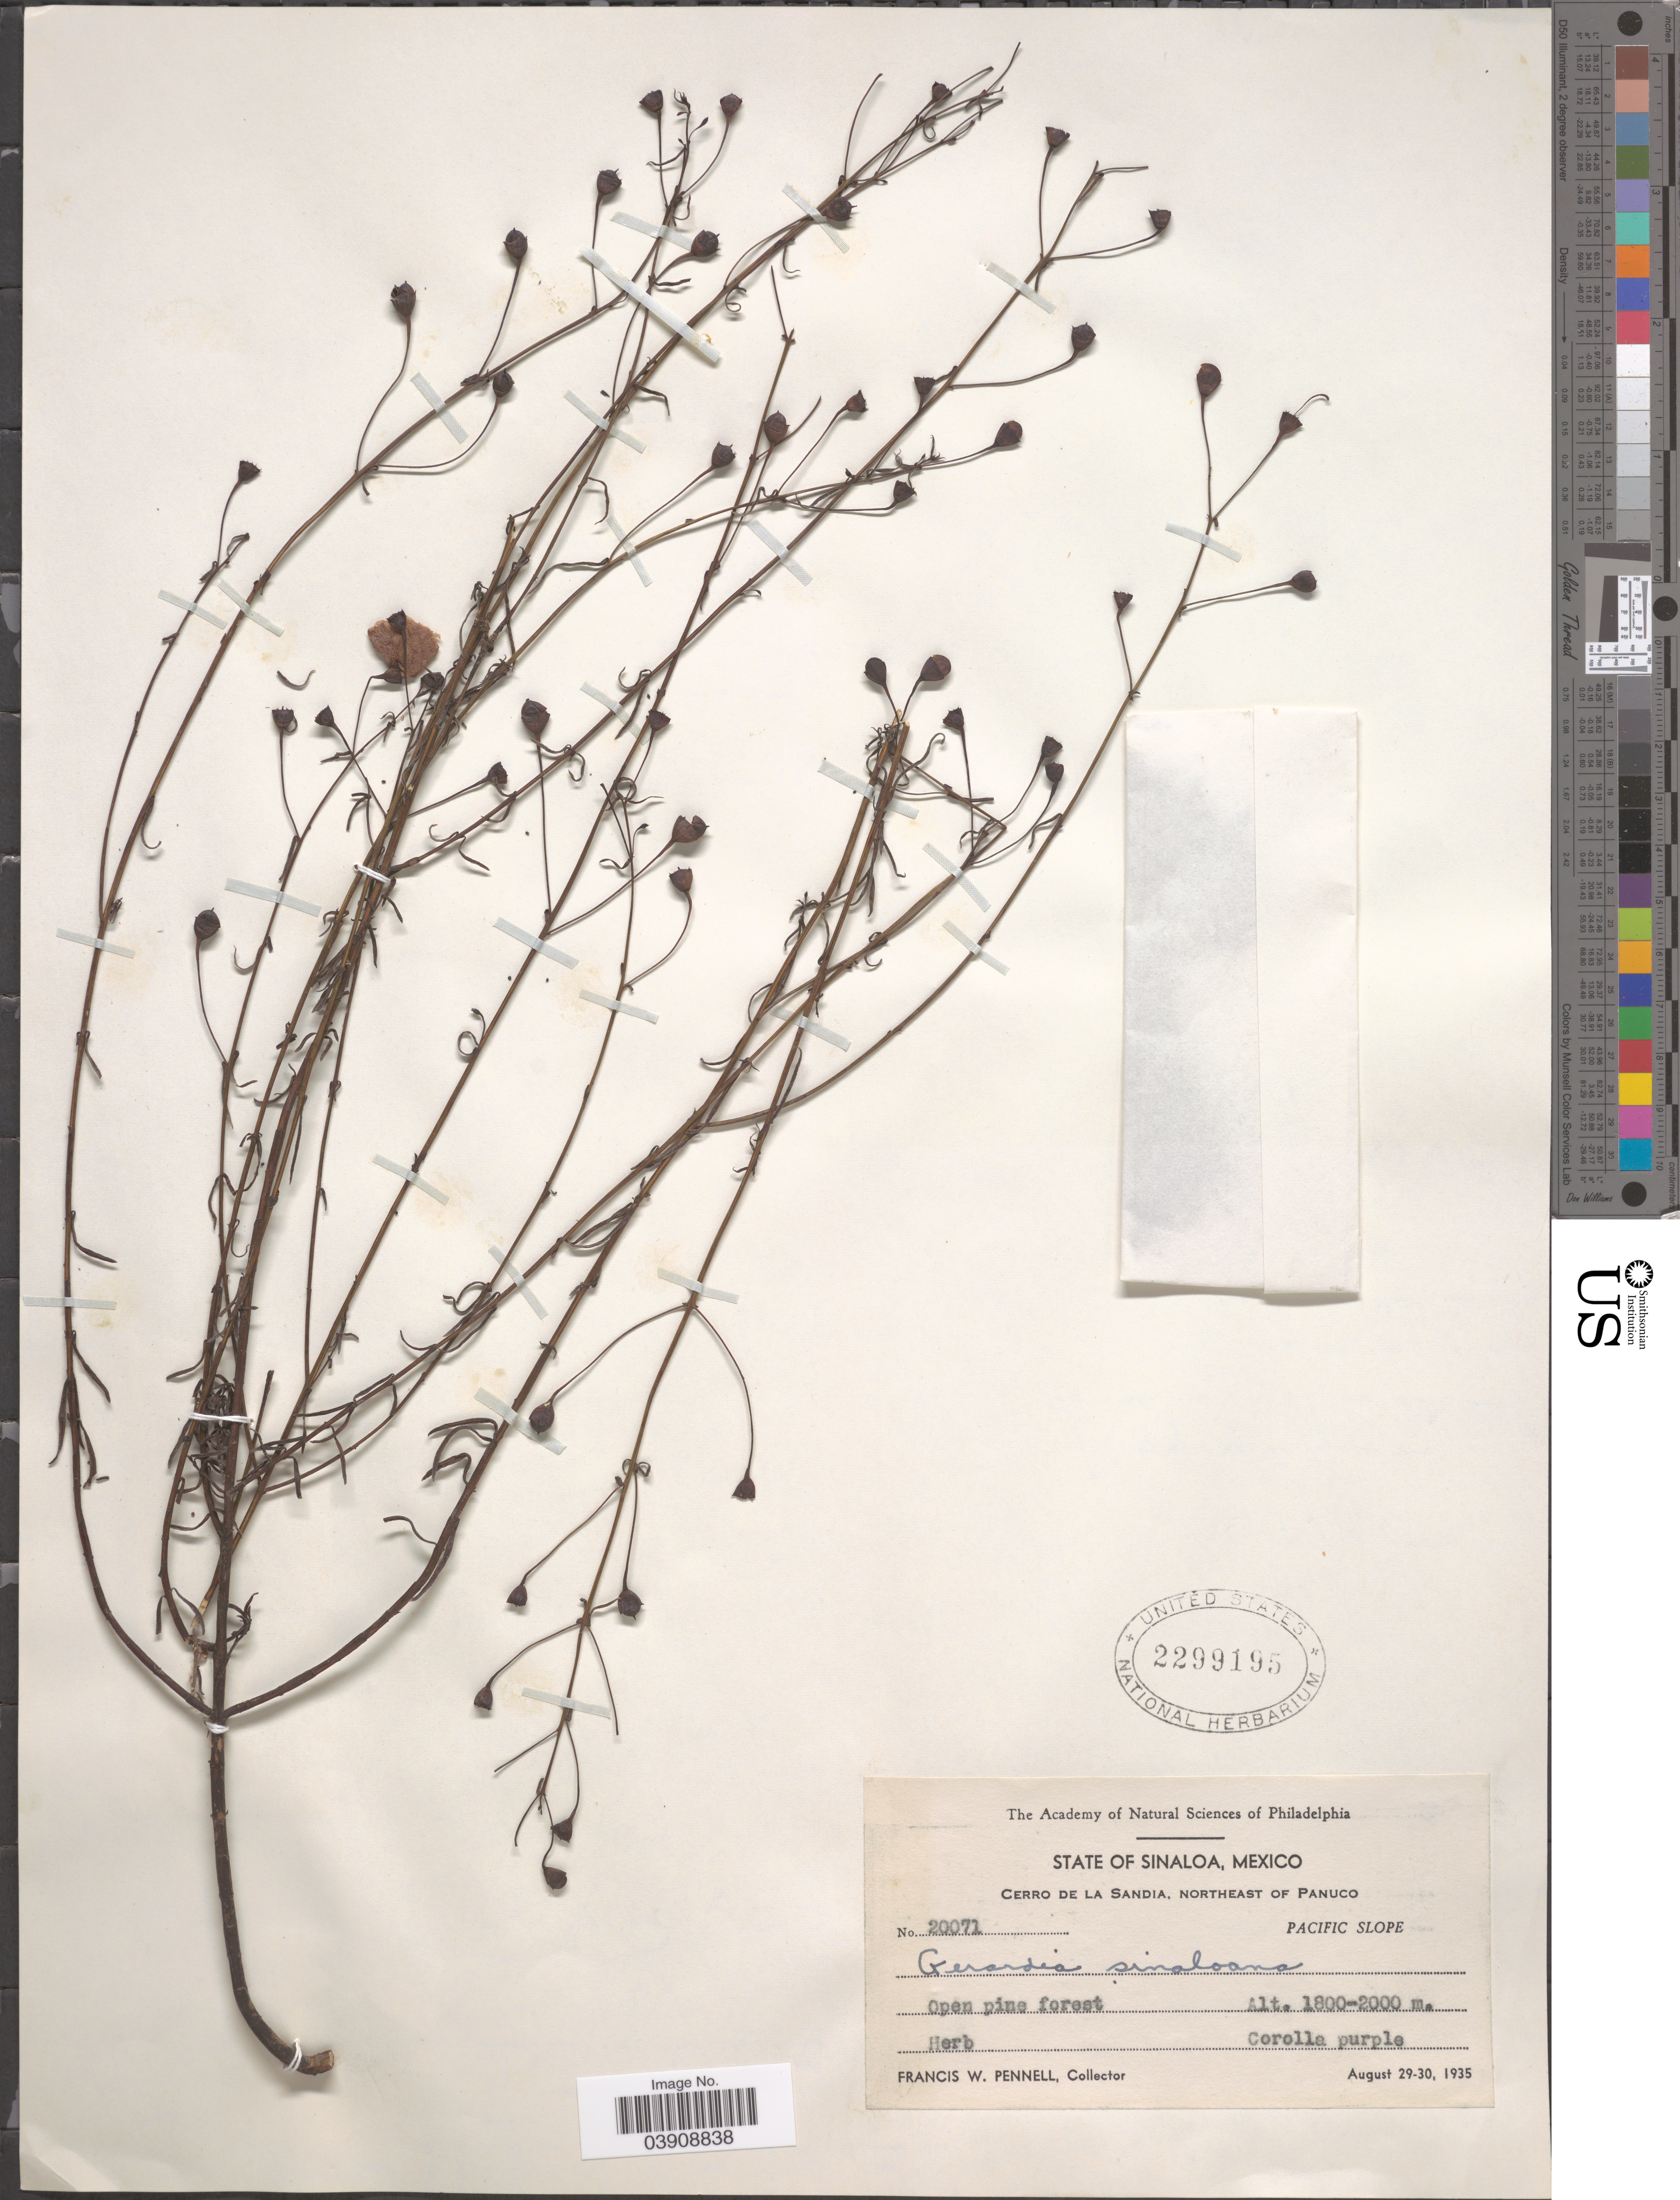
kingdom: Plantae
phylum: Tracheophyta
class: Magnoliopsida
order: Lamiales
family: Orobanchaceae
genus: Gerardia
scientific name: Gerardia sinaloana Pennell sp. nov. ined.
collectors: F. W. Pennell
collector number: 20071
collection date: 1935-08-29/1935-08-30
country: Mexico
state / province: Sinaloa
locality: Cerro de La Sandia, Northeast of Panuco. Pacific Slope. Open pine forest.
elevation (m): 1800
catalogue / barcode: US 2299195